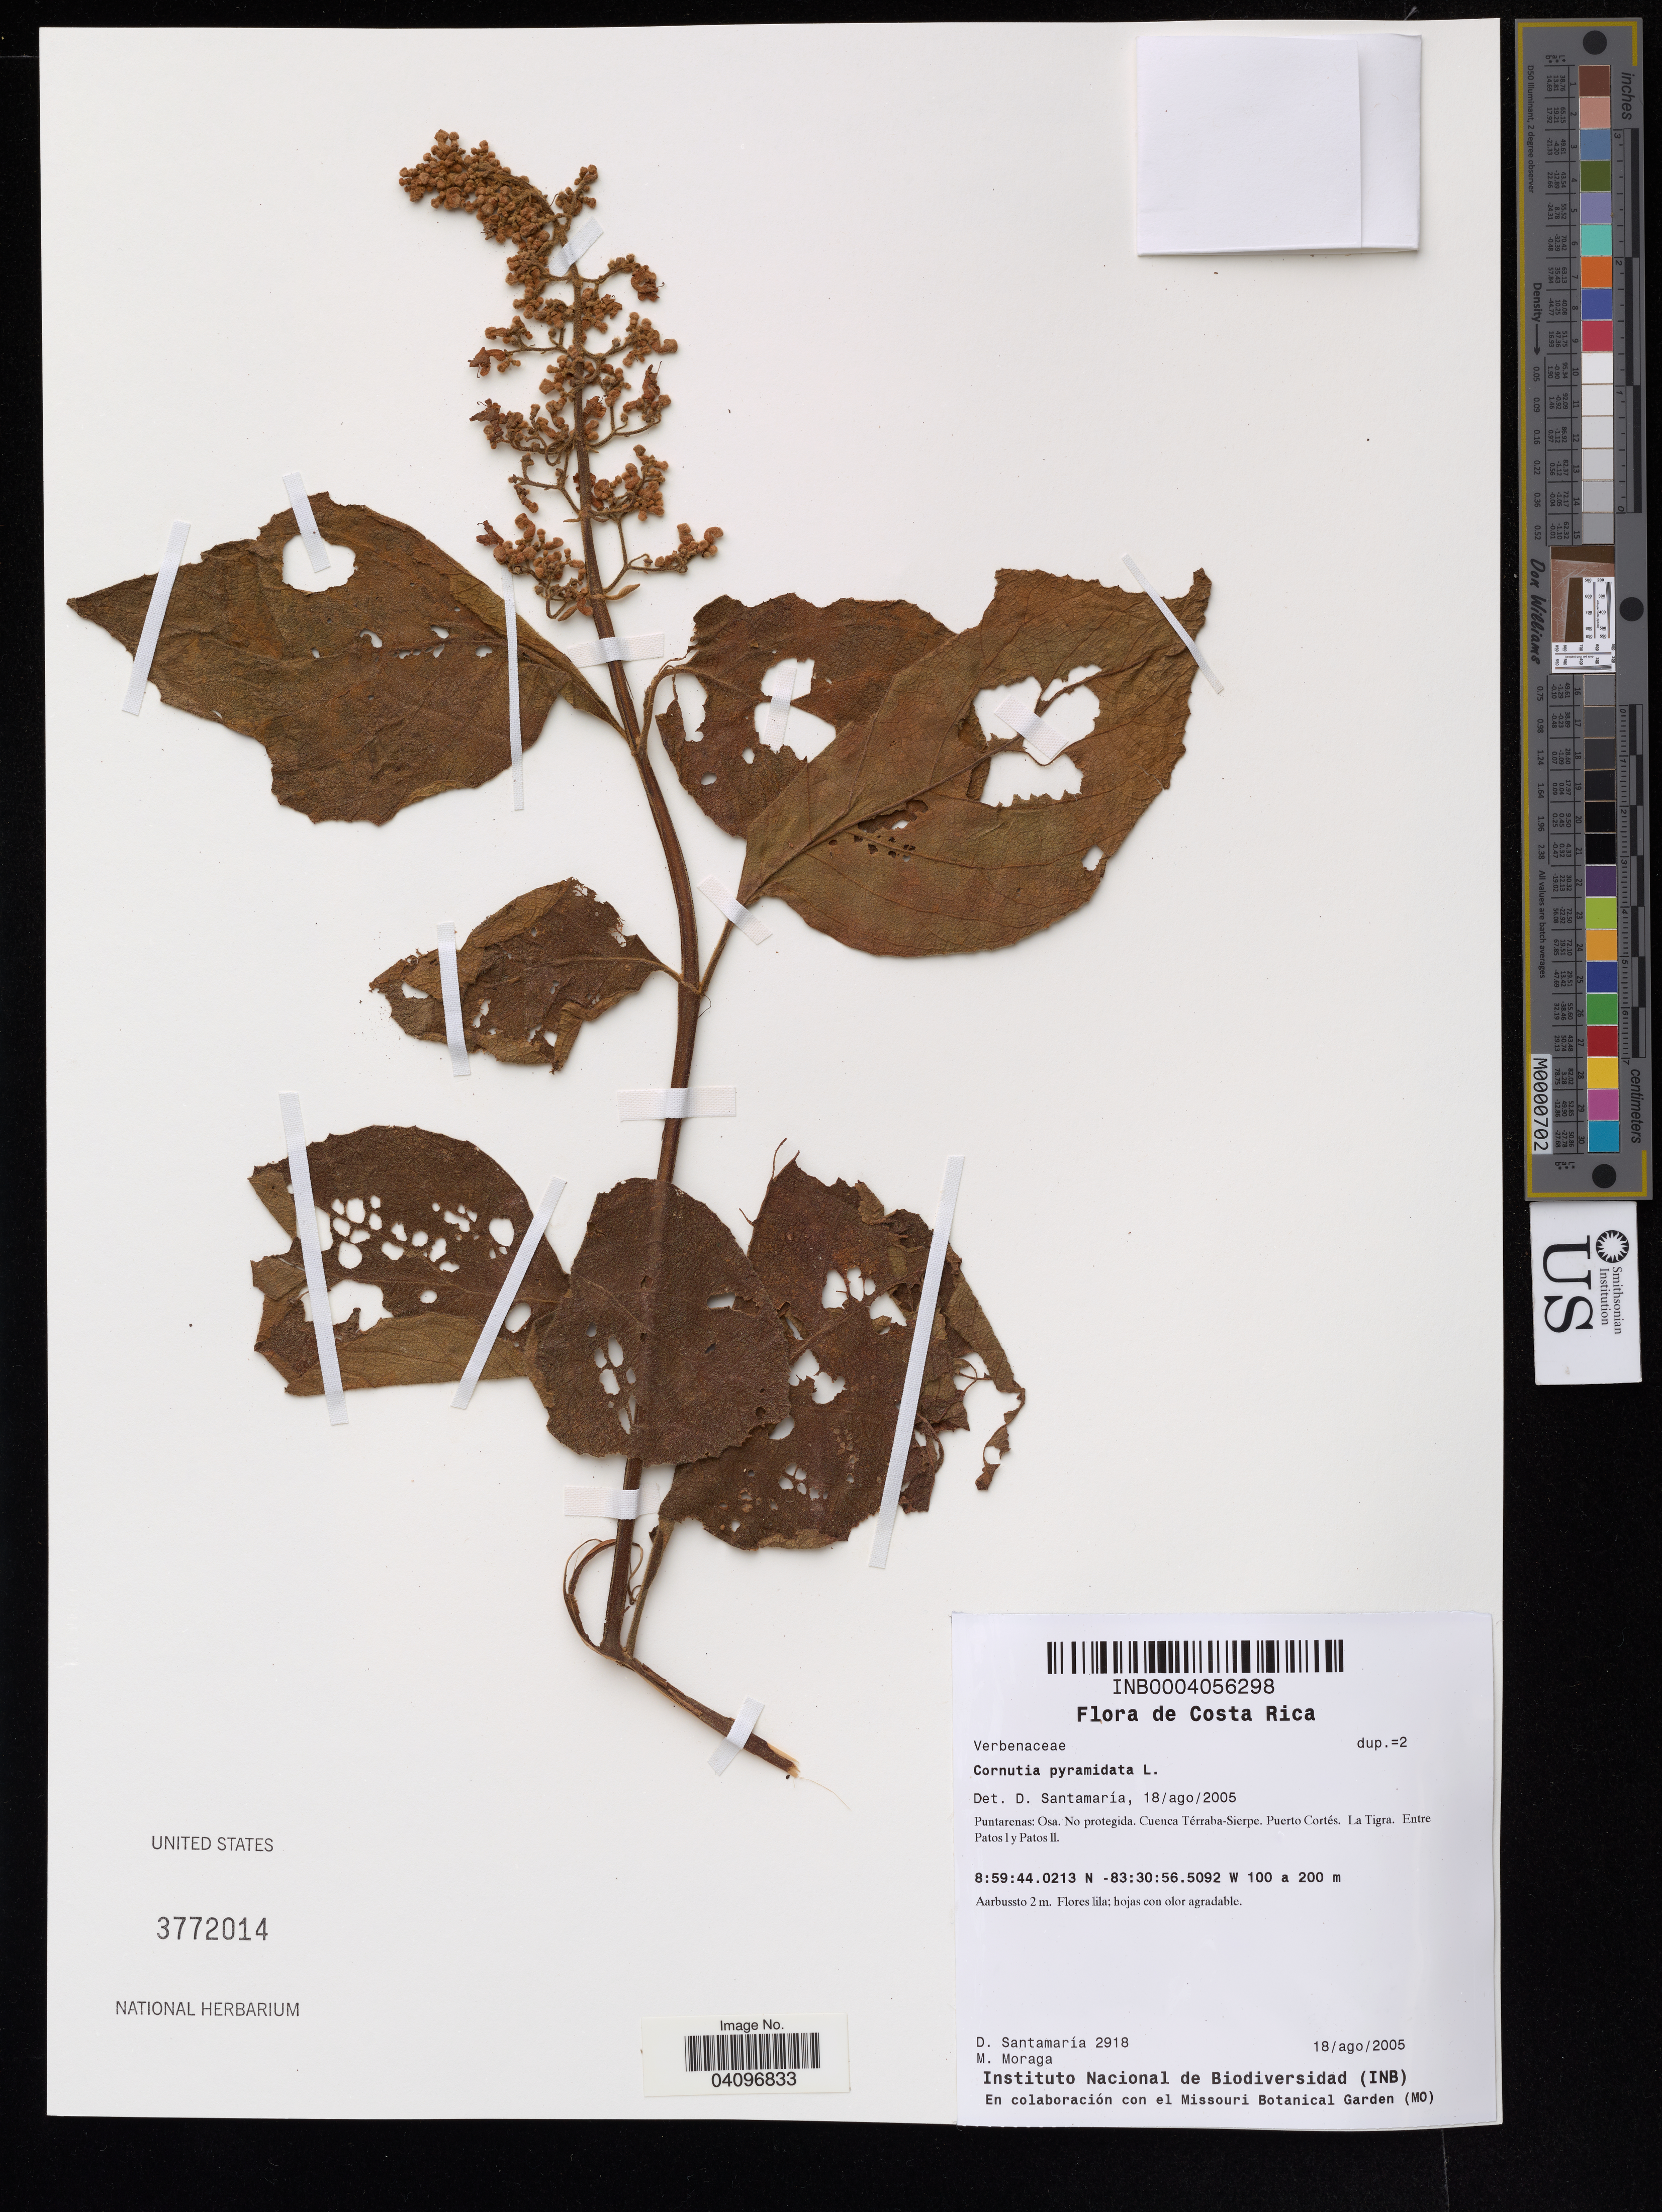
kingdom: Plantae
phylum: Tracheophyta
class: Magnoliopsida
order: Lamiales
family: Lamiaceae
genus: Cornutia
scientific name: Cornutia pyramidata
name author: L.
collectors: D. Santamaria & M. Moraga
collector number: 2918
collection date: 2005-08-18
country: Costa Rica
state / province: Puntarenas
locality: Osa. No protegida. Cuenca Térraba-Sierpe. Puerto Cortés. La Tigra. Entre Patos I y Patos II.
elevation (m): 100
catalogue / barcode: US 3772014